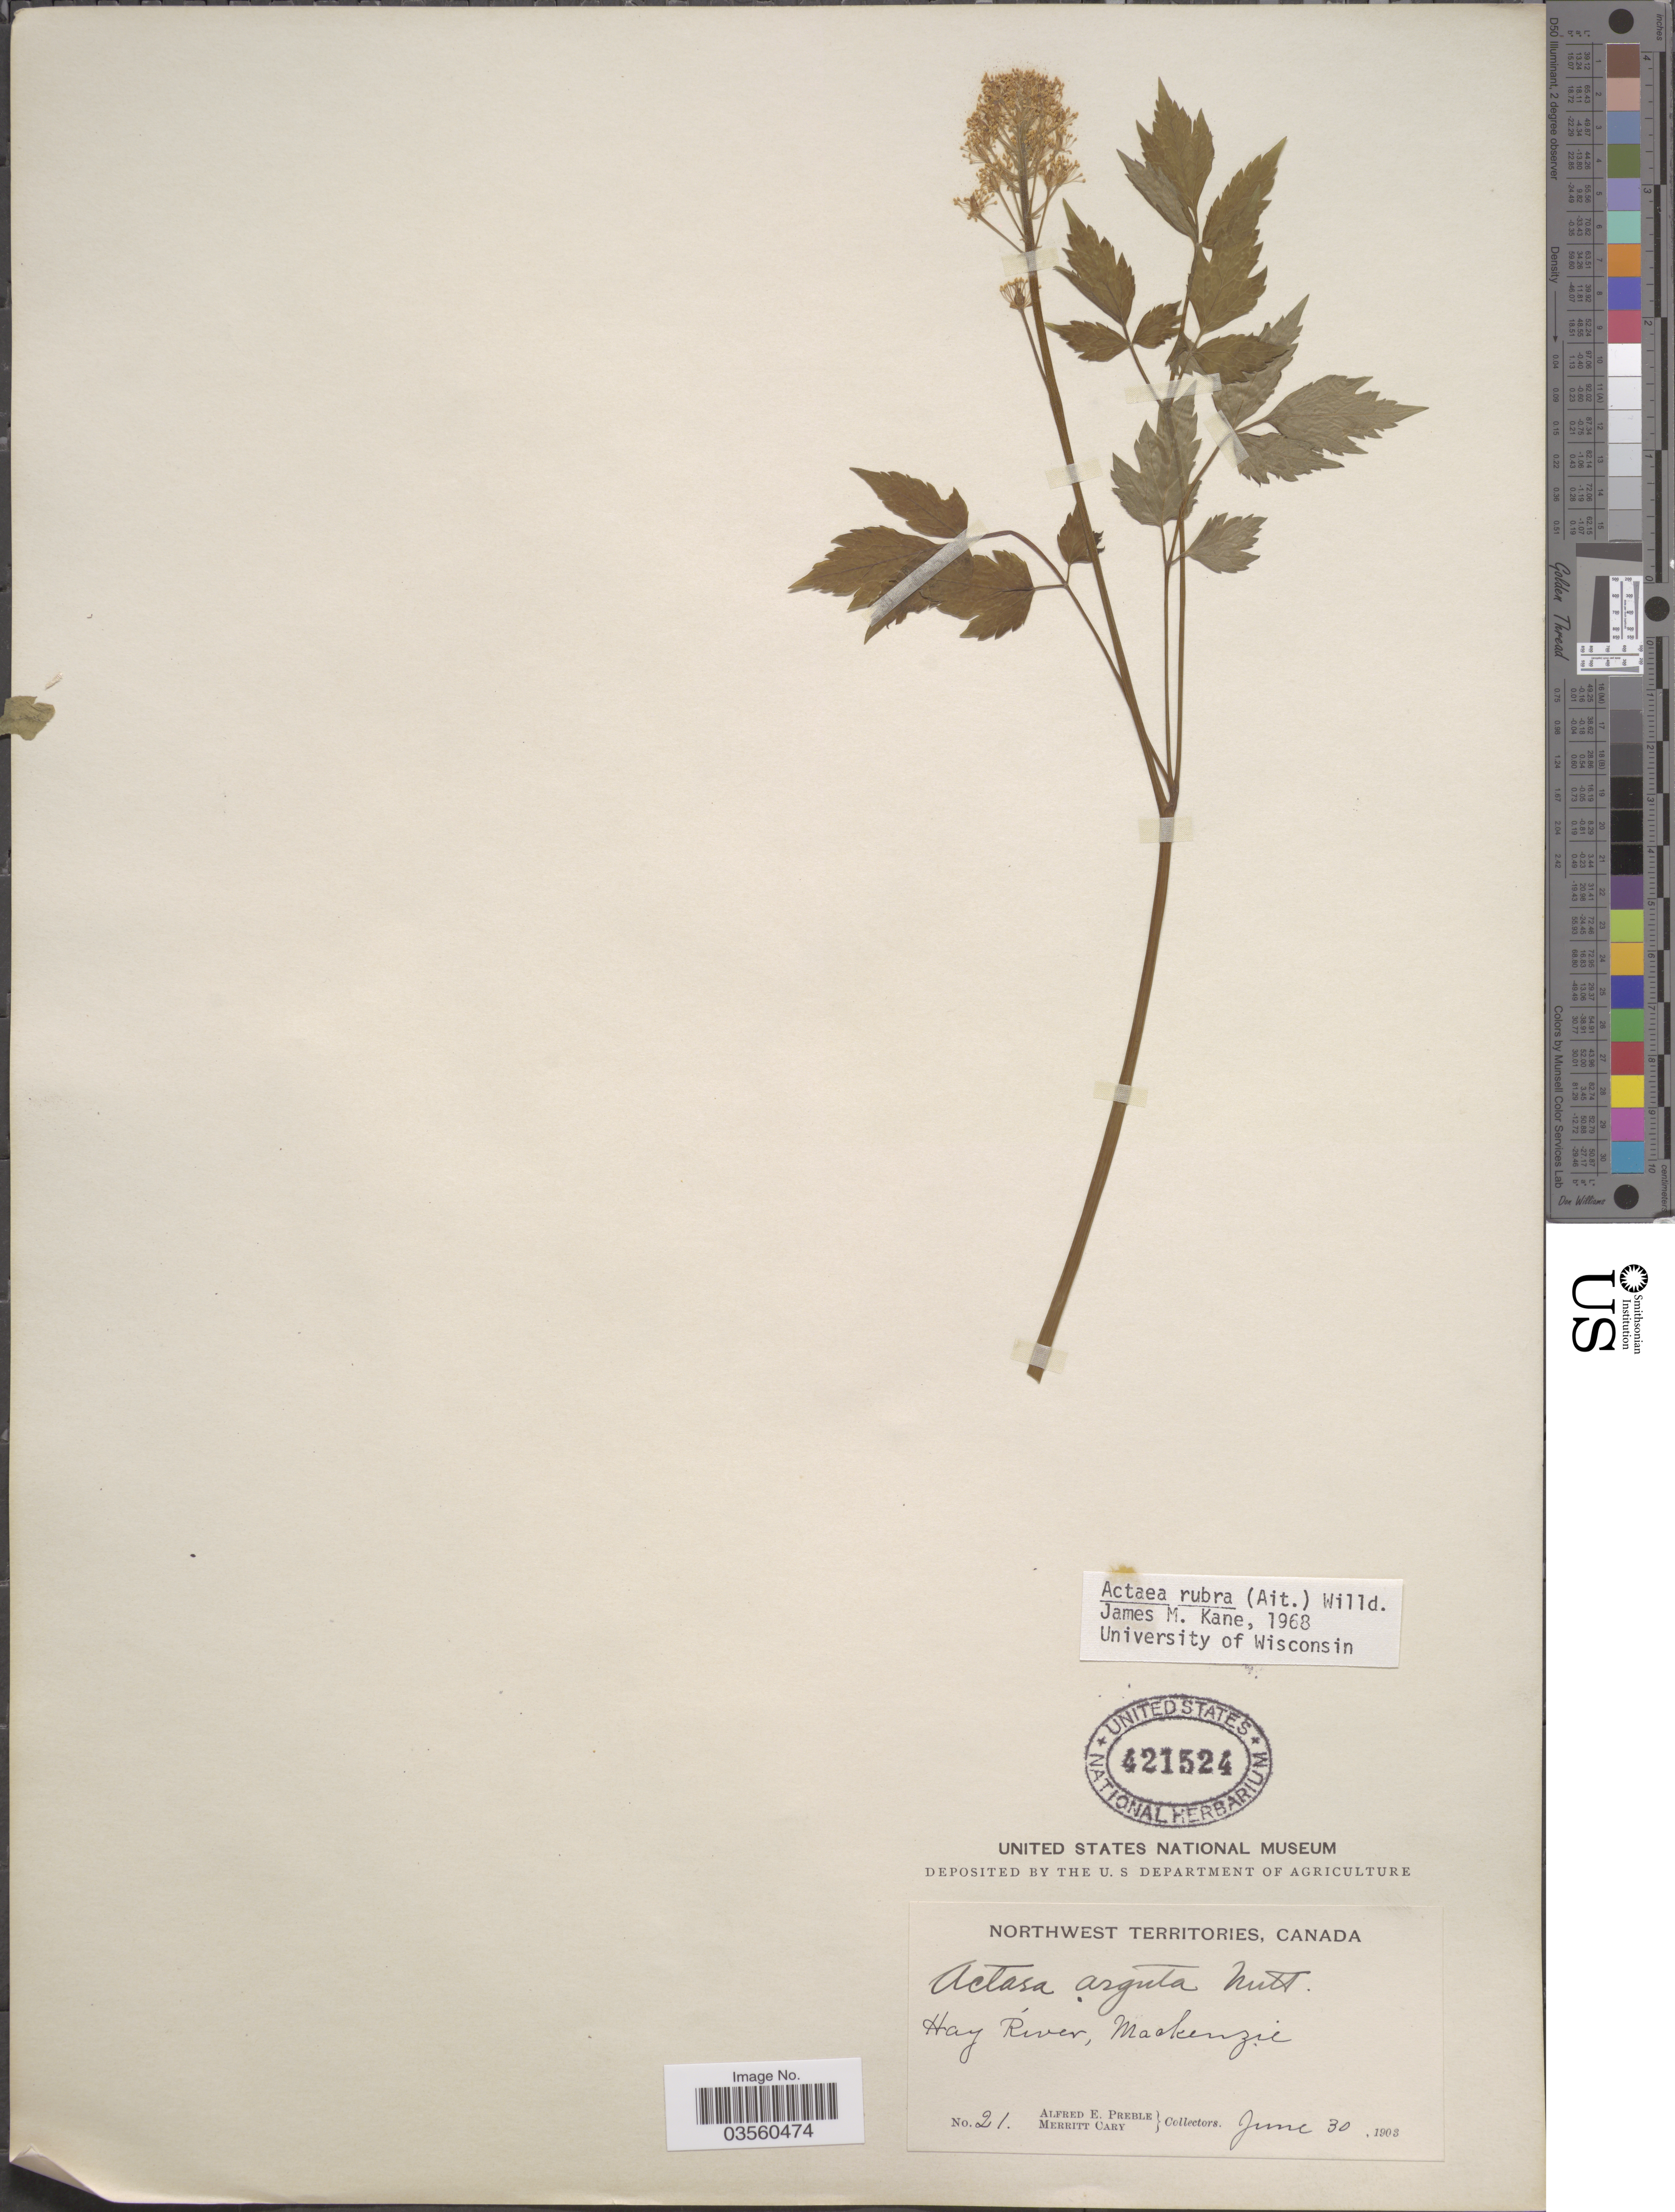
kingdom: Plantae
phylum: Tracheophyta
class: Magnoliopsida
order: Ranunculales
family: Ranunculaceae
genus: Actaea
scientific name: Actaea rubra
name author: (Aiton) Willd.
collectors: A. Preble & M. Cary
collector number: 21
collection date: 1903-06-30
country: Canada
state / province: Northwest Territories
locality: Hay River, Mackenzie.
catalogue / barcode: US 421524